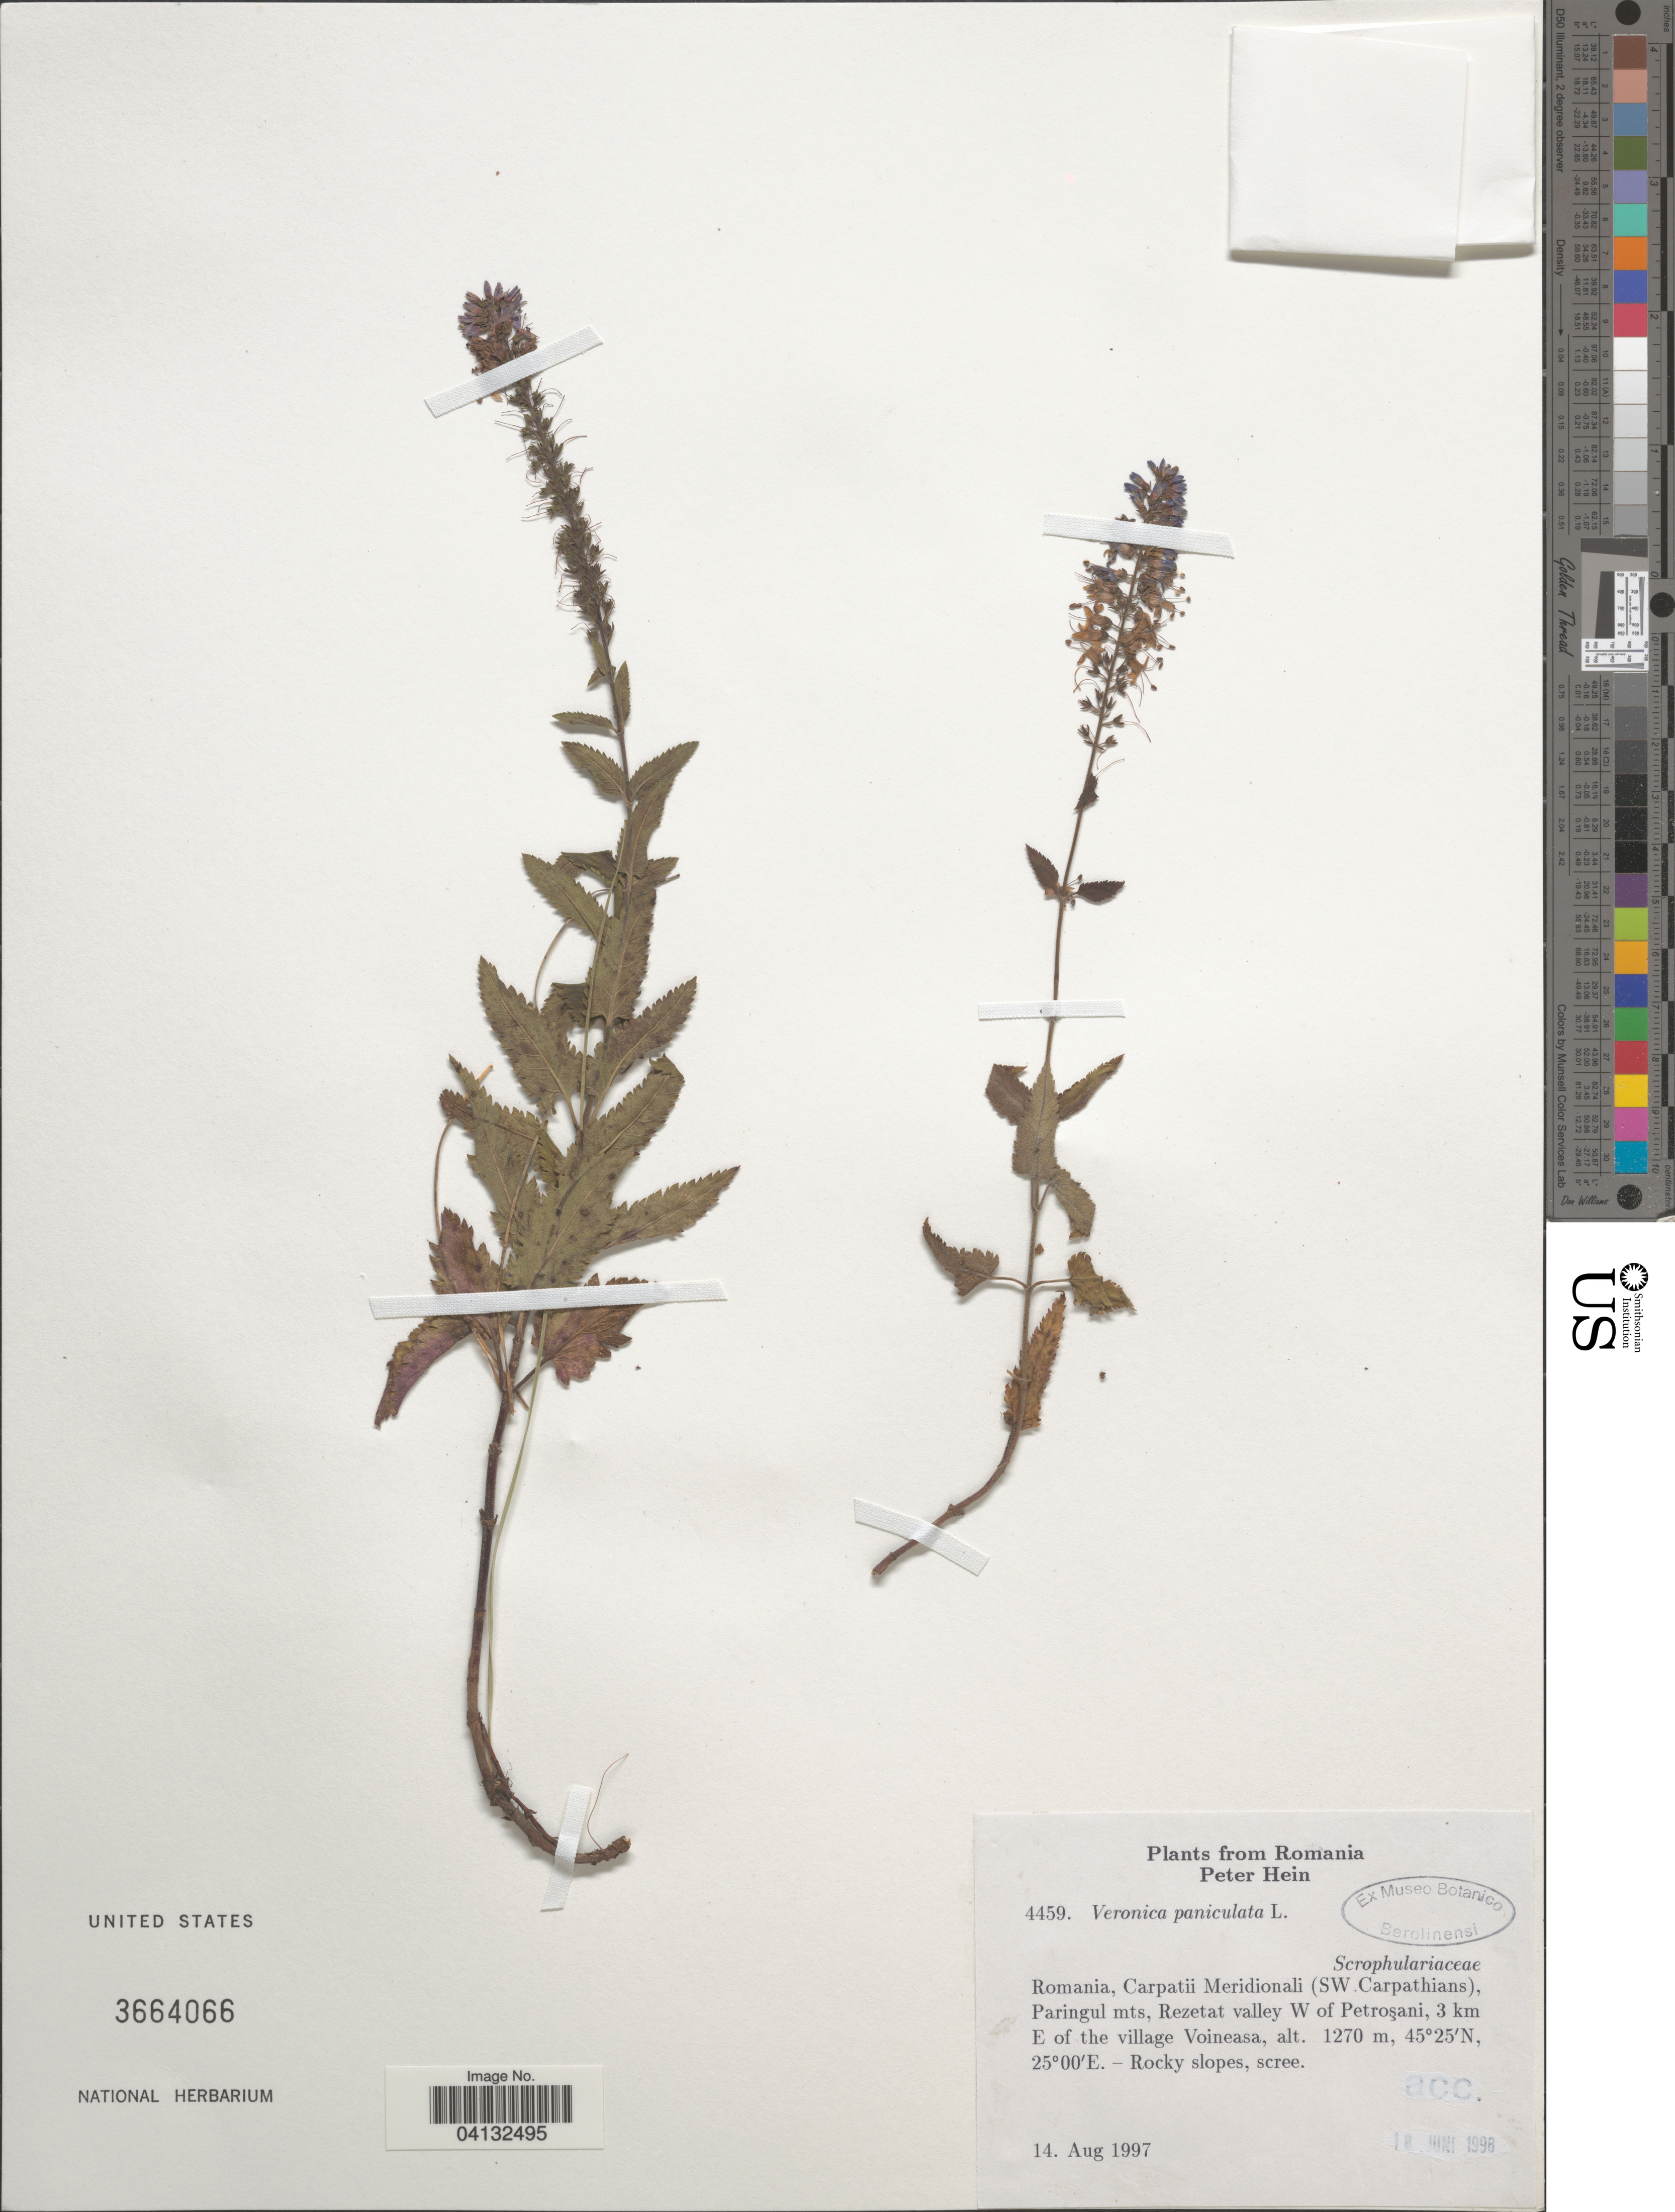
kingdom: Plantae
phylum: Tracheophyta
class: Magnoliopsida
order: Lamiales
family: Plantaginaceae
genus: Veronica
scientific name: Veronica paniculata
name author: L.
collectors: P. Hein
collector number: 4459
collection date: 1997-08-14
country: Romania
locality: Carpatii Meridionali (SW Carpathians), Paringul mts, Rezetat valley W of Petroşani, 3 km E of the village Voineasa.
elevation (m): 1270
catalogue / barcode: US 3664066